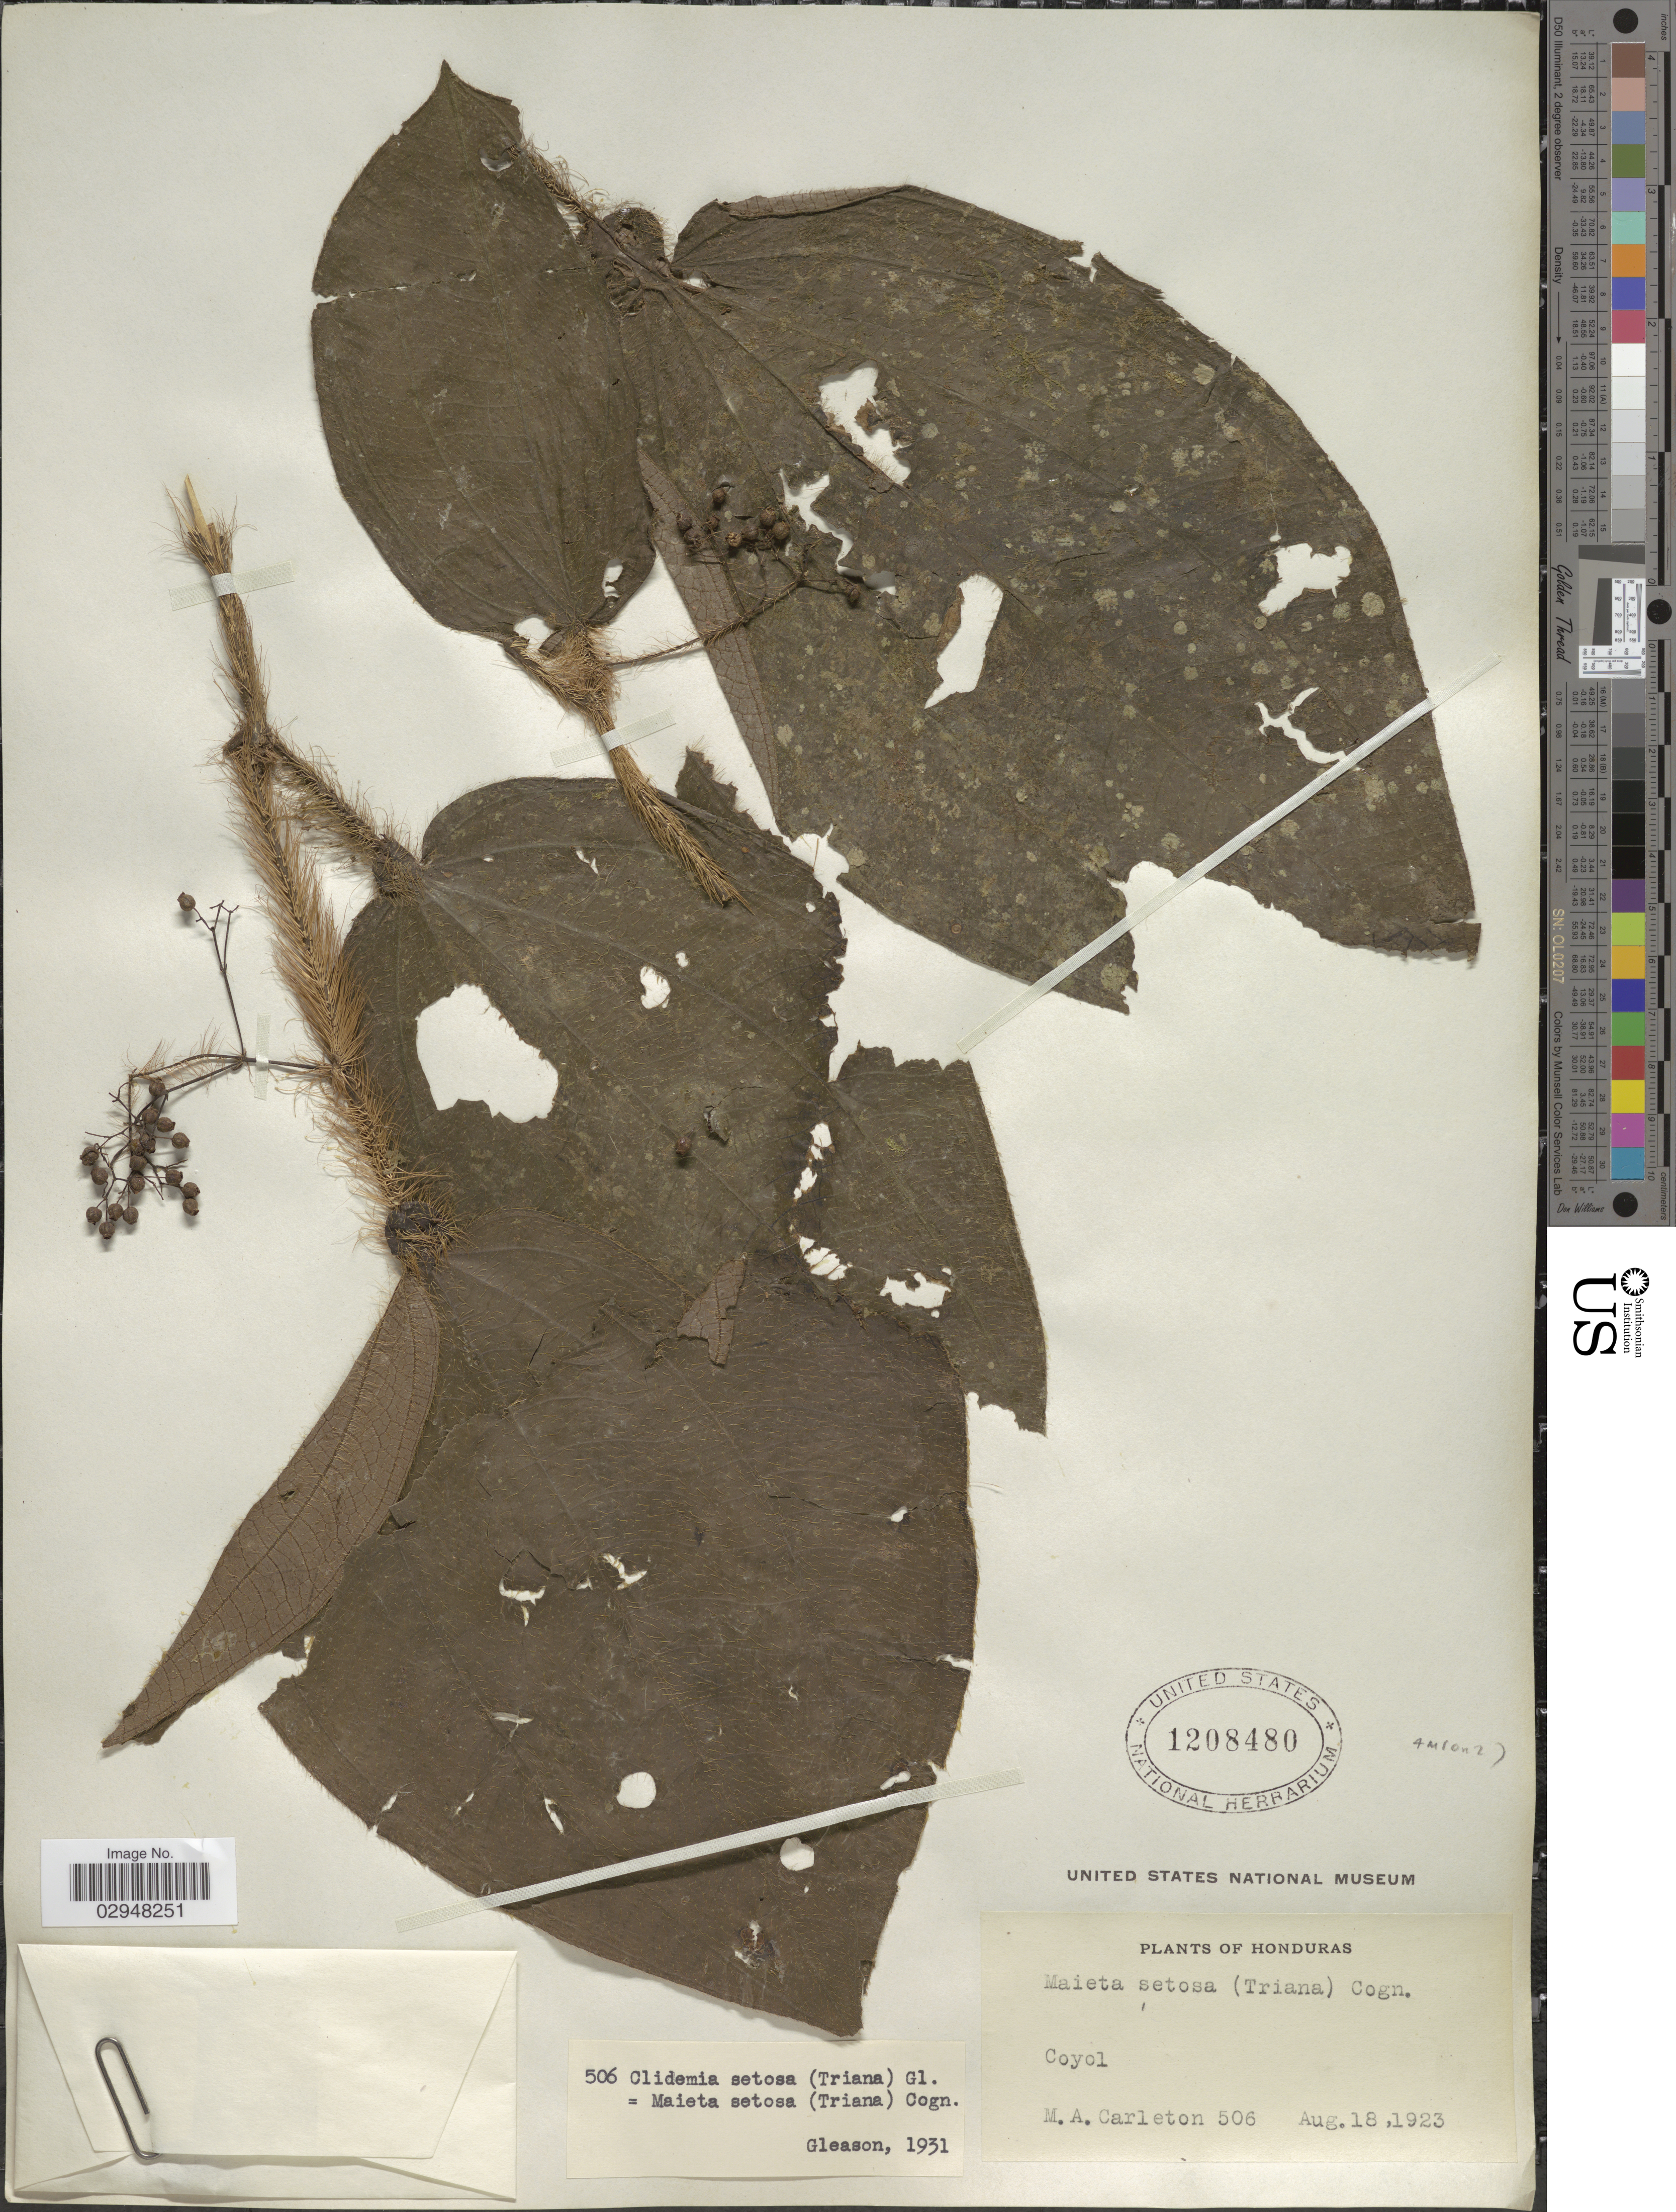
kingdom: Plantae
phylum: Tracheophyta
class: Magnoliopsida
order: Myrtales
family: Melastomataceae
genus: Clidemia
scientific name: Clidemia setosa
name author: (Triana) Gleason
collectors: M. A. Carleton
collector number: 506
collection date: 1923-08-18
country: Honduras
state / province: Olancho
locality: Coyol.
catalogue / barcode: US 1208480